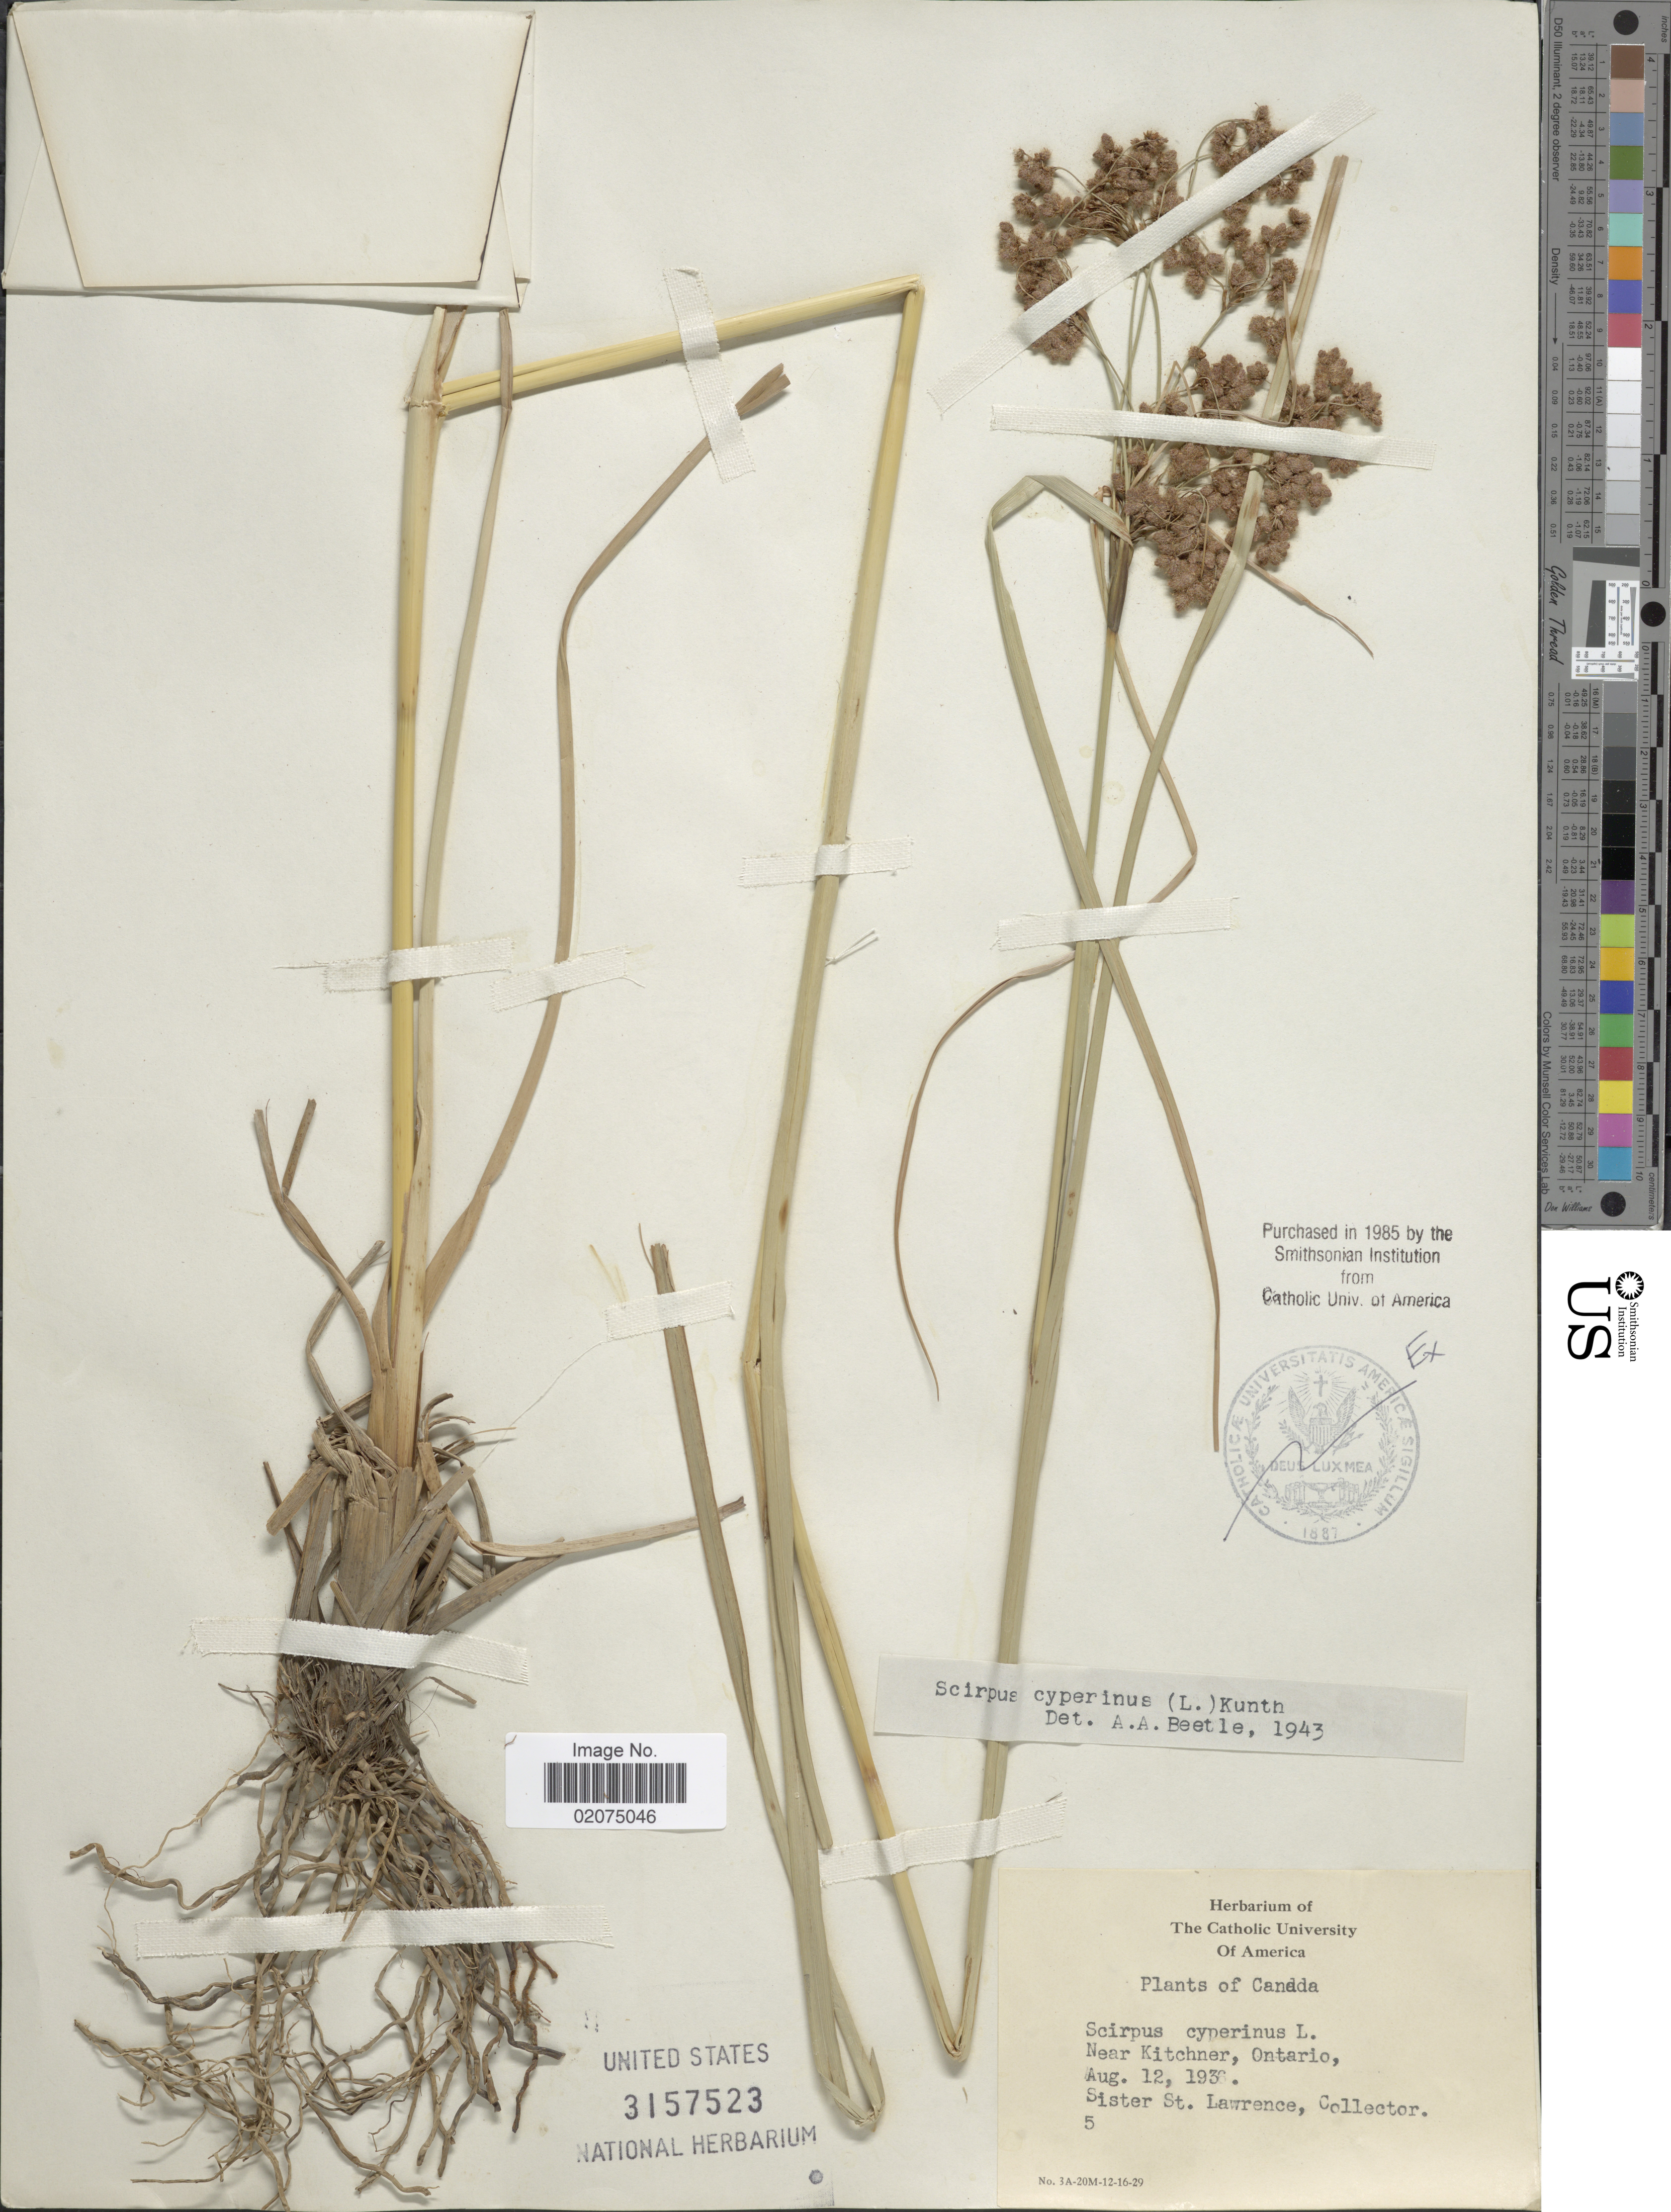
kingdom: Plantae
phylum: Tracheophyta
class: Liliopsida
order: Poales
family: Cyperaceae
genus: Scirpus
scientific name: Scirpus cyperinus (L.) Kunth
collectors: S. Lawrence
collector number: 5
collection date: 1936-08-12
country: Canada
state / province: Ontario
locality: Near Kitchner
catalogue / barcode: US 3157523